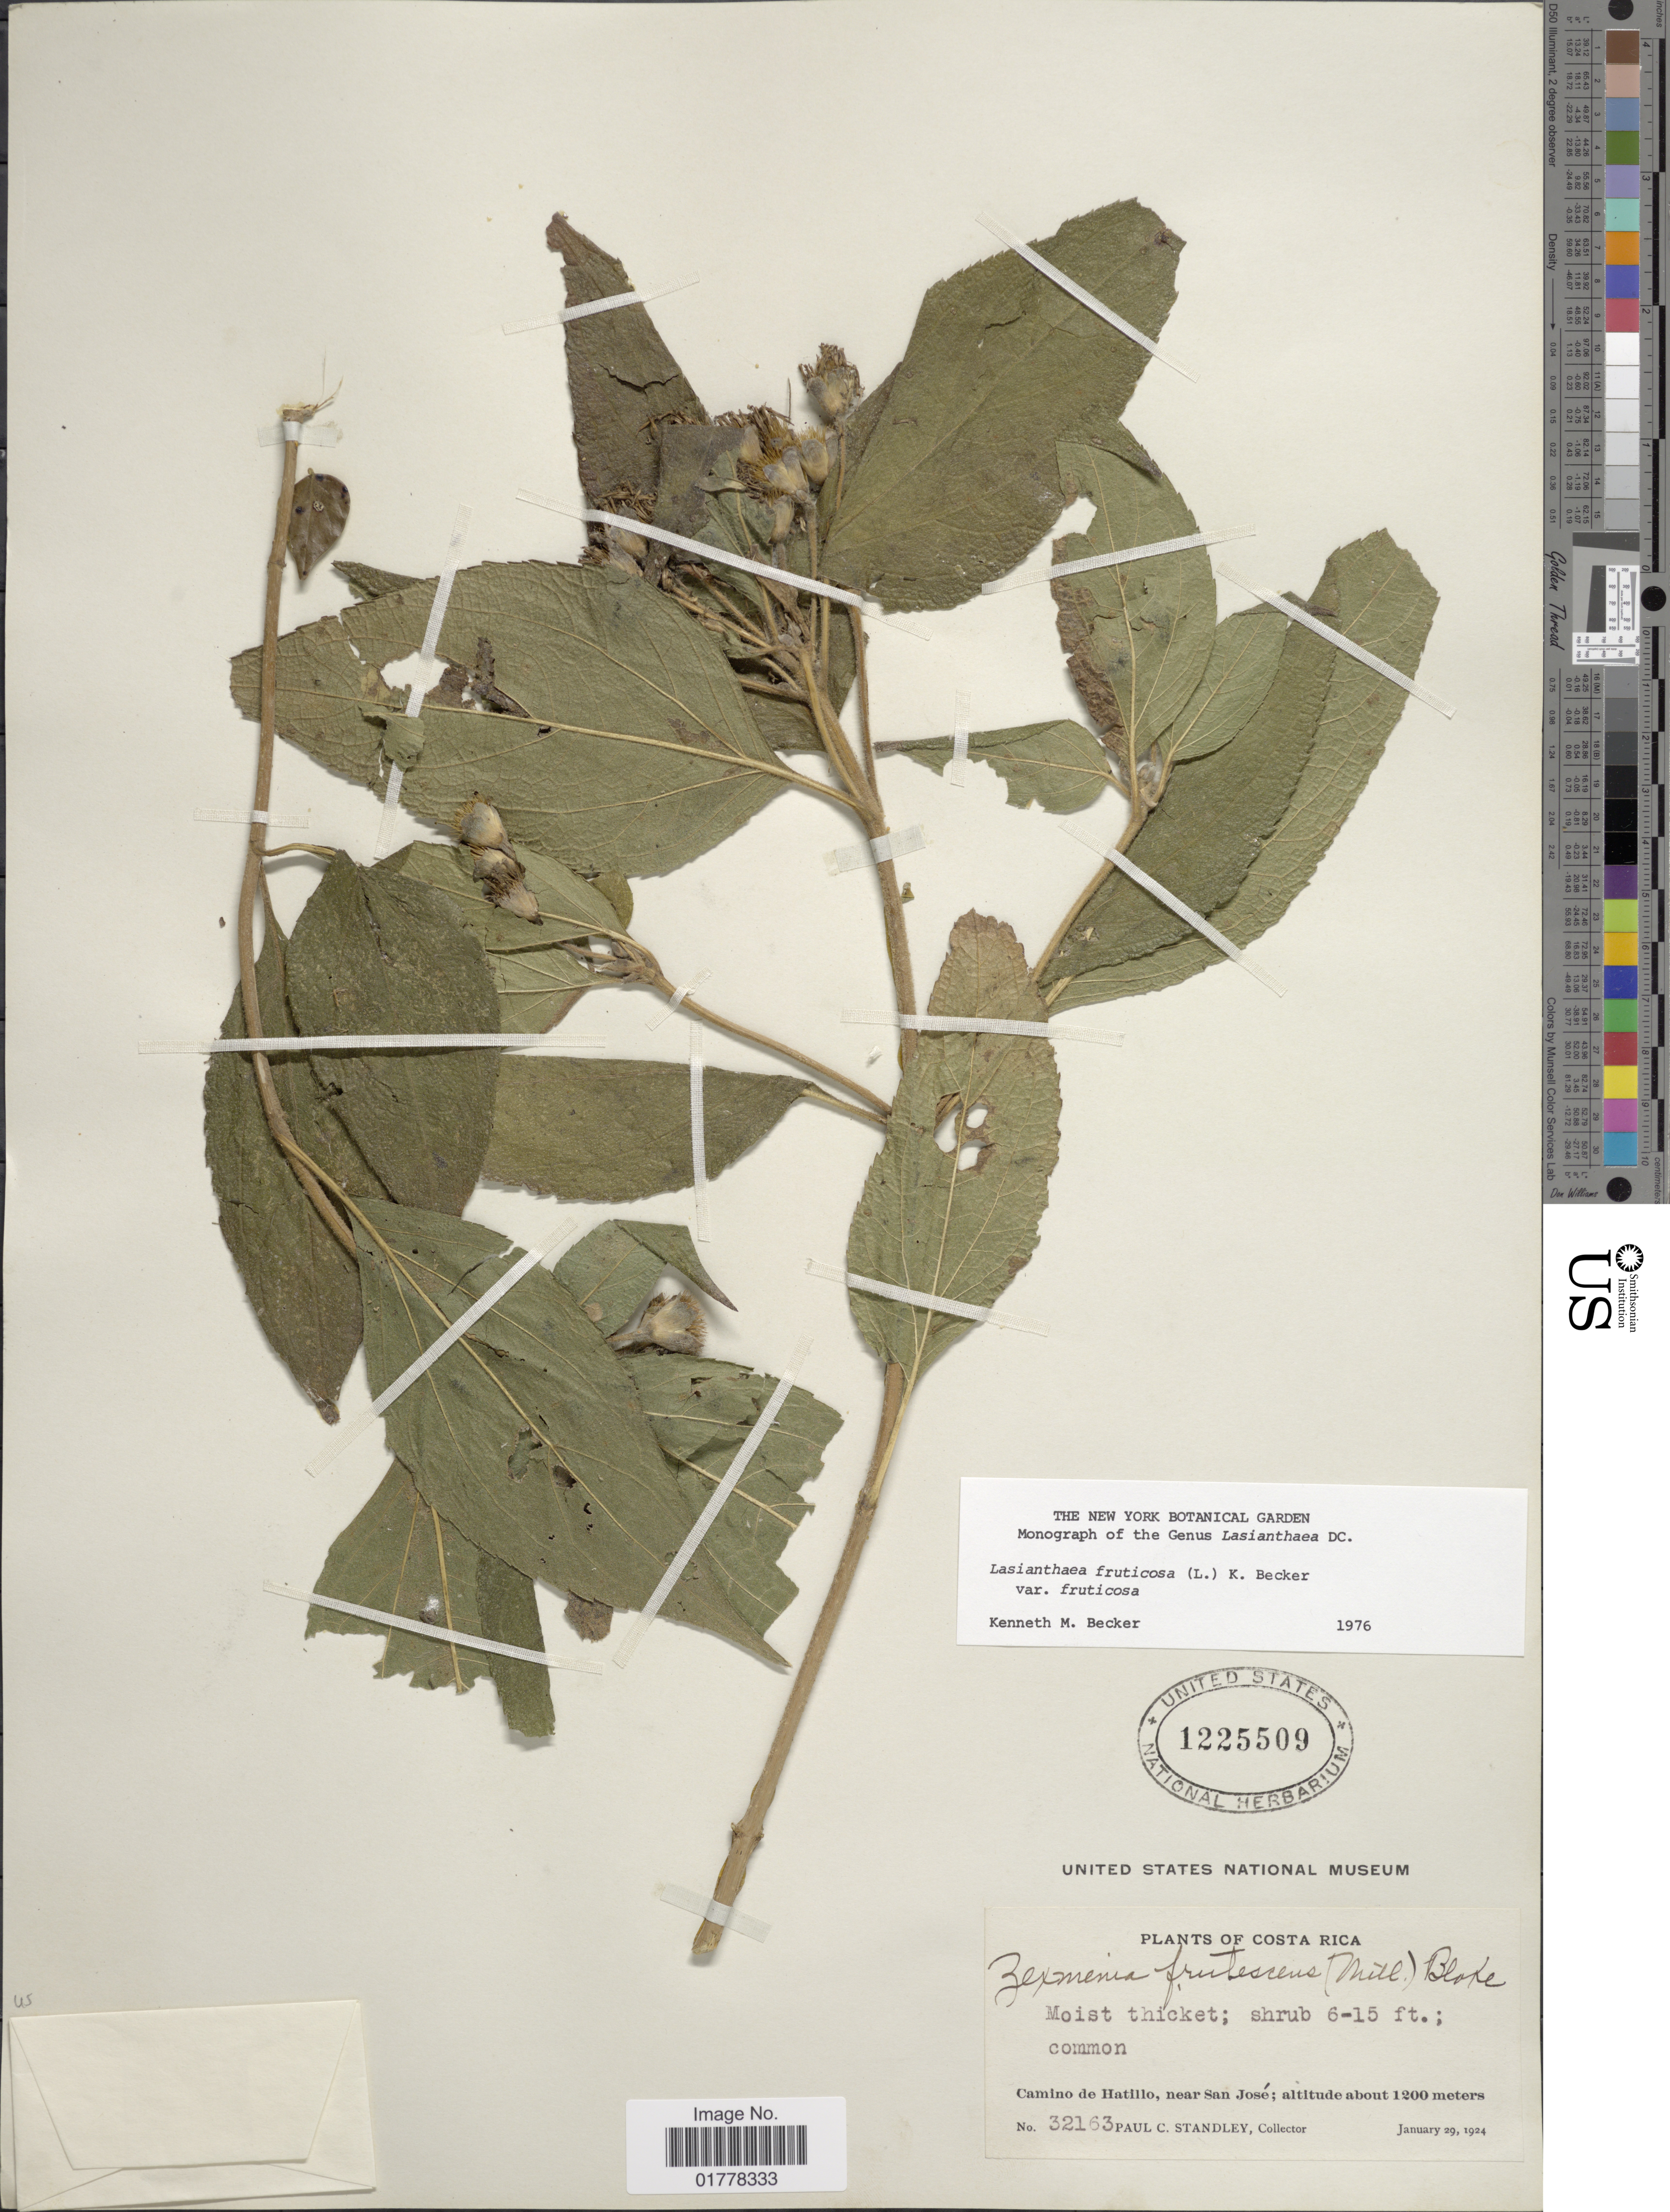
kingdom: Plantae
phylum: Tracheophyta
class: Magnoliopsida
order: Asterales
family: Asteraceae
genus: Lasianthaea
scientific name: Lasianthaea fruticosa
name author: (L.) K.M. Becker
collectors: P. C. Standley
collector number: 32163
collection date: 1924-01-29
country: Costa Rica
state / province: San José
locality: Camino de Hatillo, near San José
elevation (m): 1200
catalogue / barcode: US 1225509